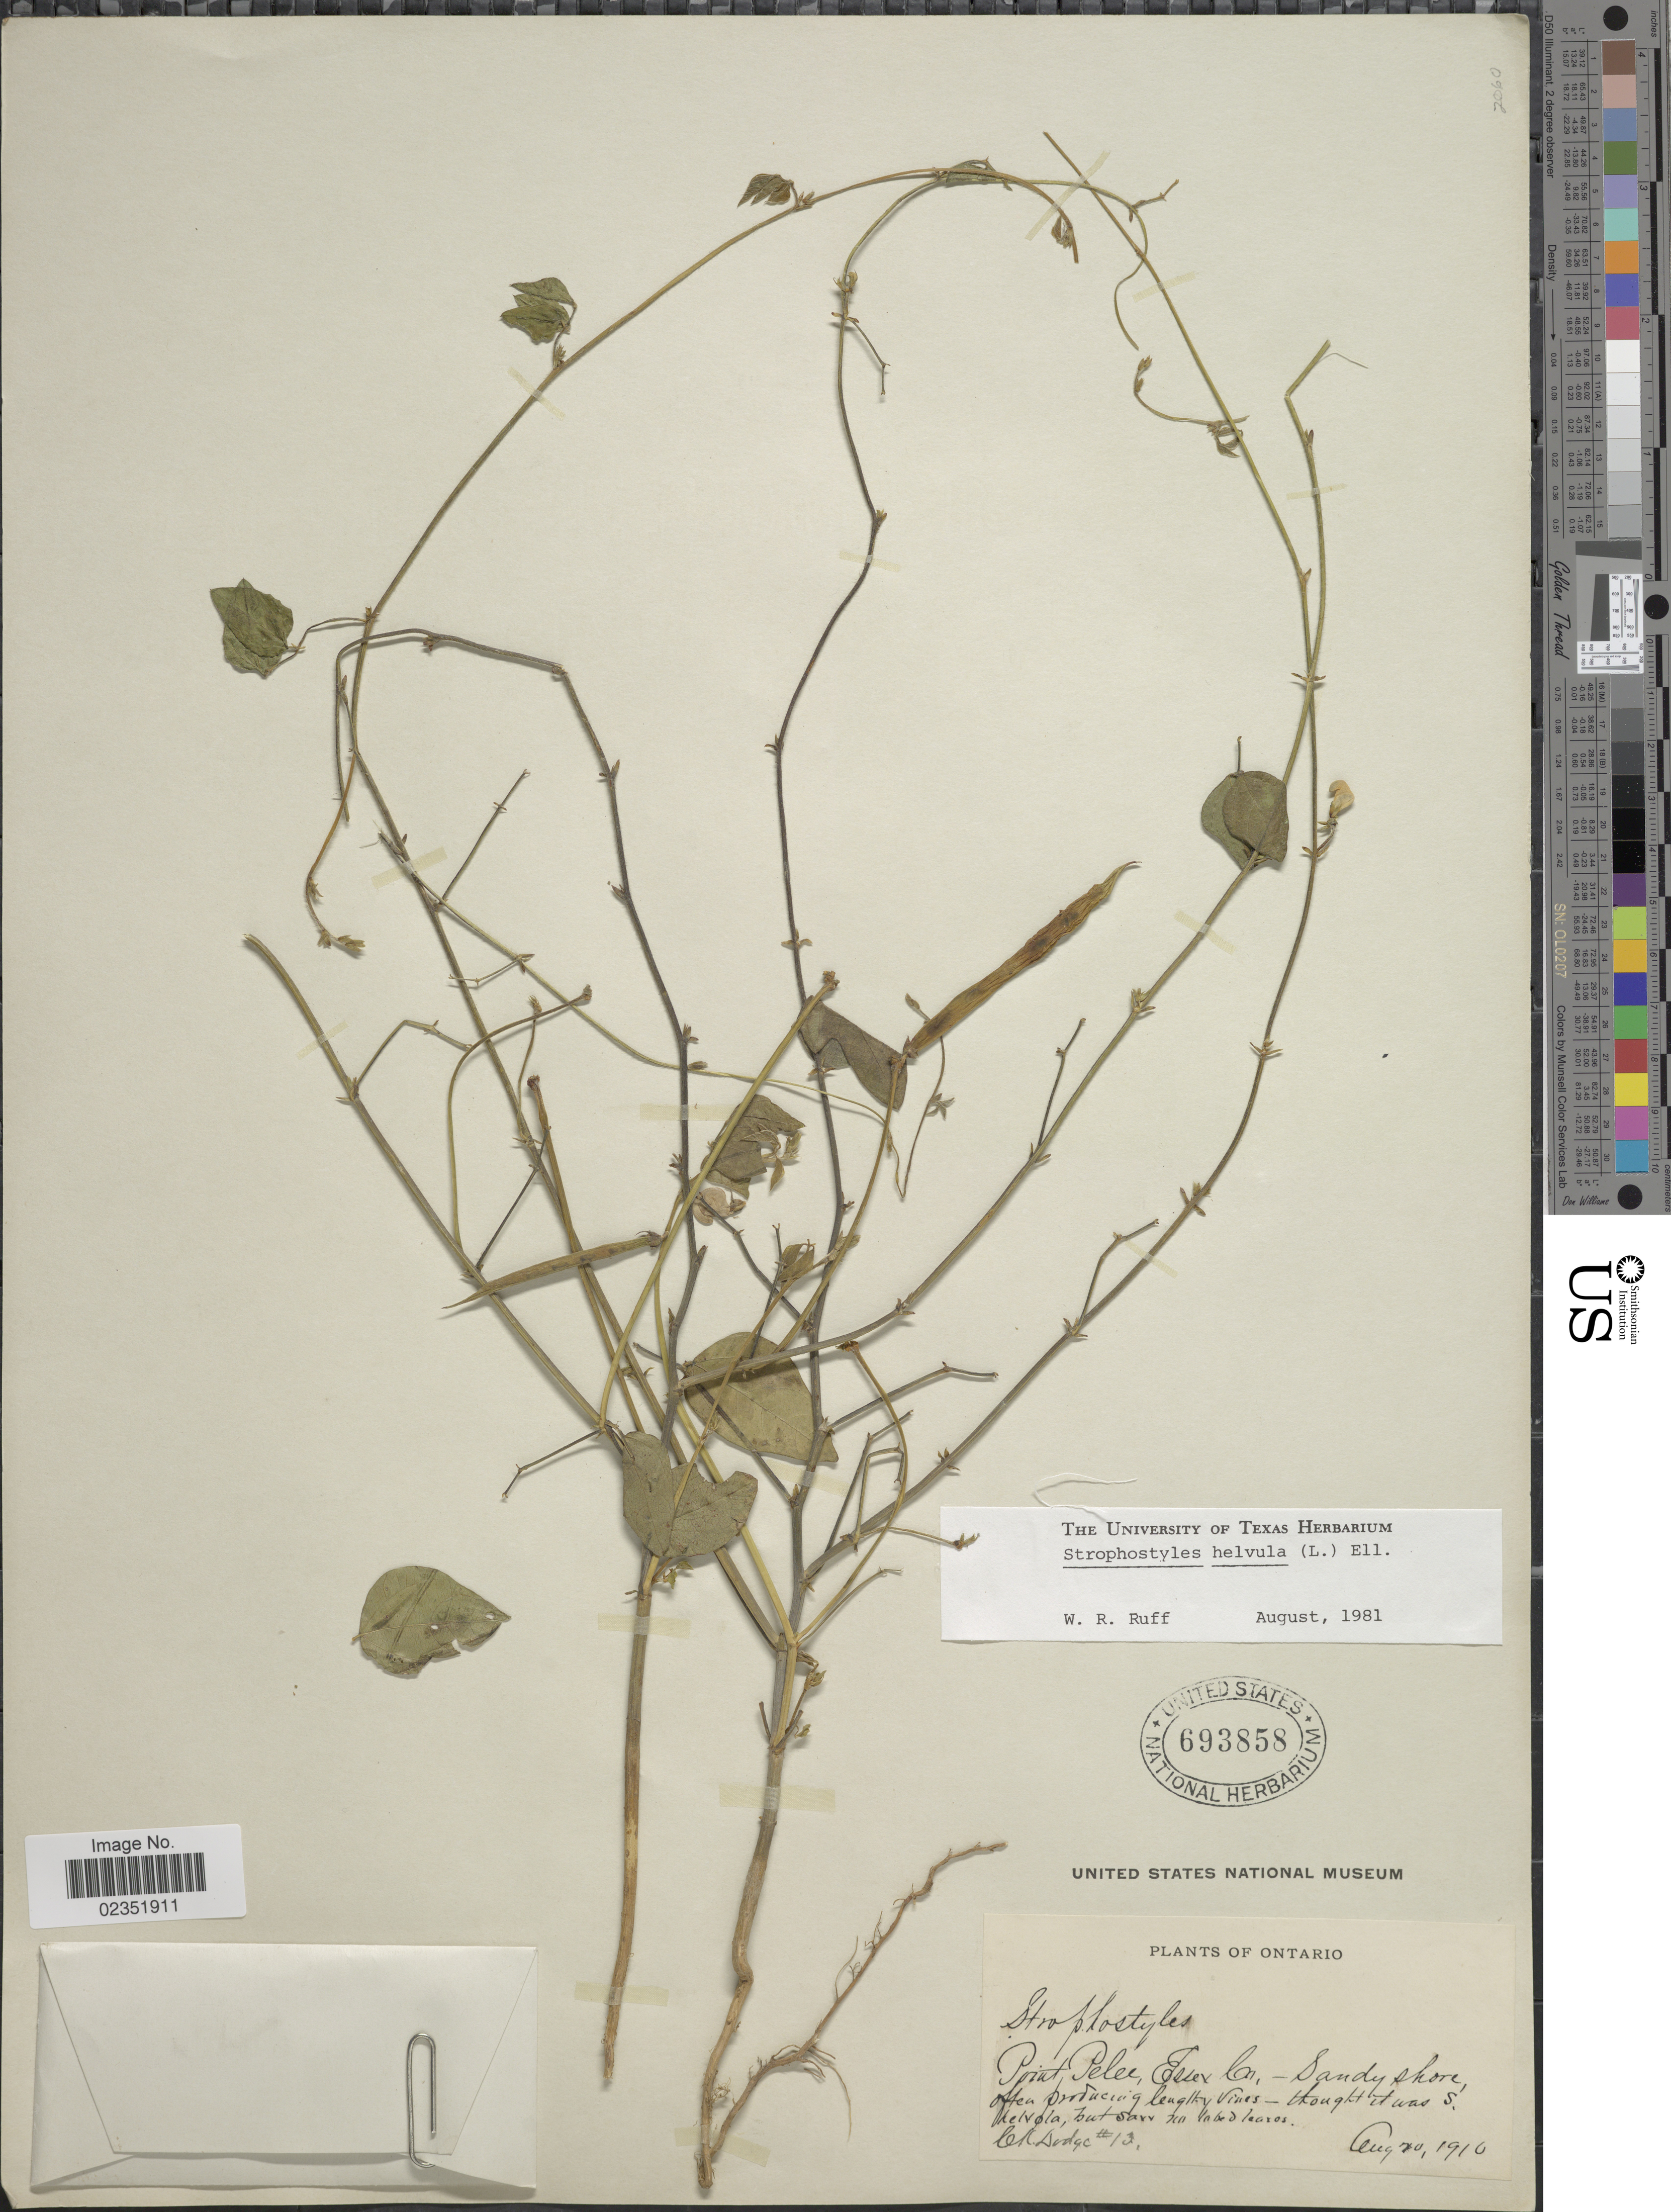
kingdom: Plantae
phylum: Tracheophyta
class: Magnoliopsida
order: Fabales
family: Fabaceae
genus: Strophostyles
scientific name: Strophostyles helvola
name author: (L.) Elliott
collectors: C. Dodge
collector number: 13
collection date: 1910-08-20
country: Canada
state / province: Ontario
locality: Point Pelee, Essex Co.- Sandy shore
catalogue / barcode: US 693858